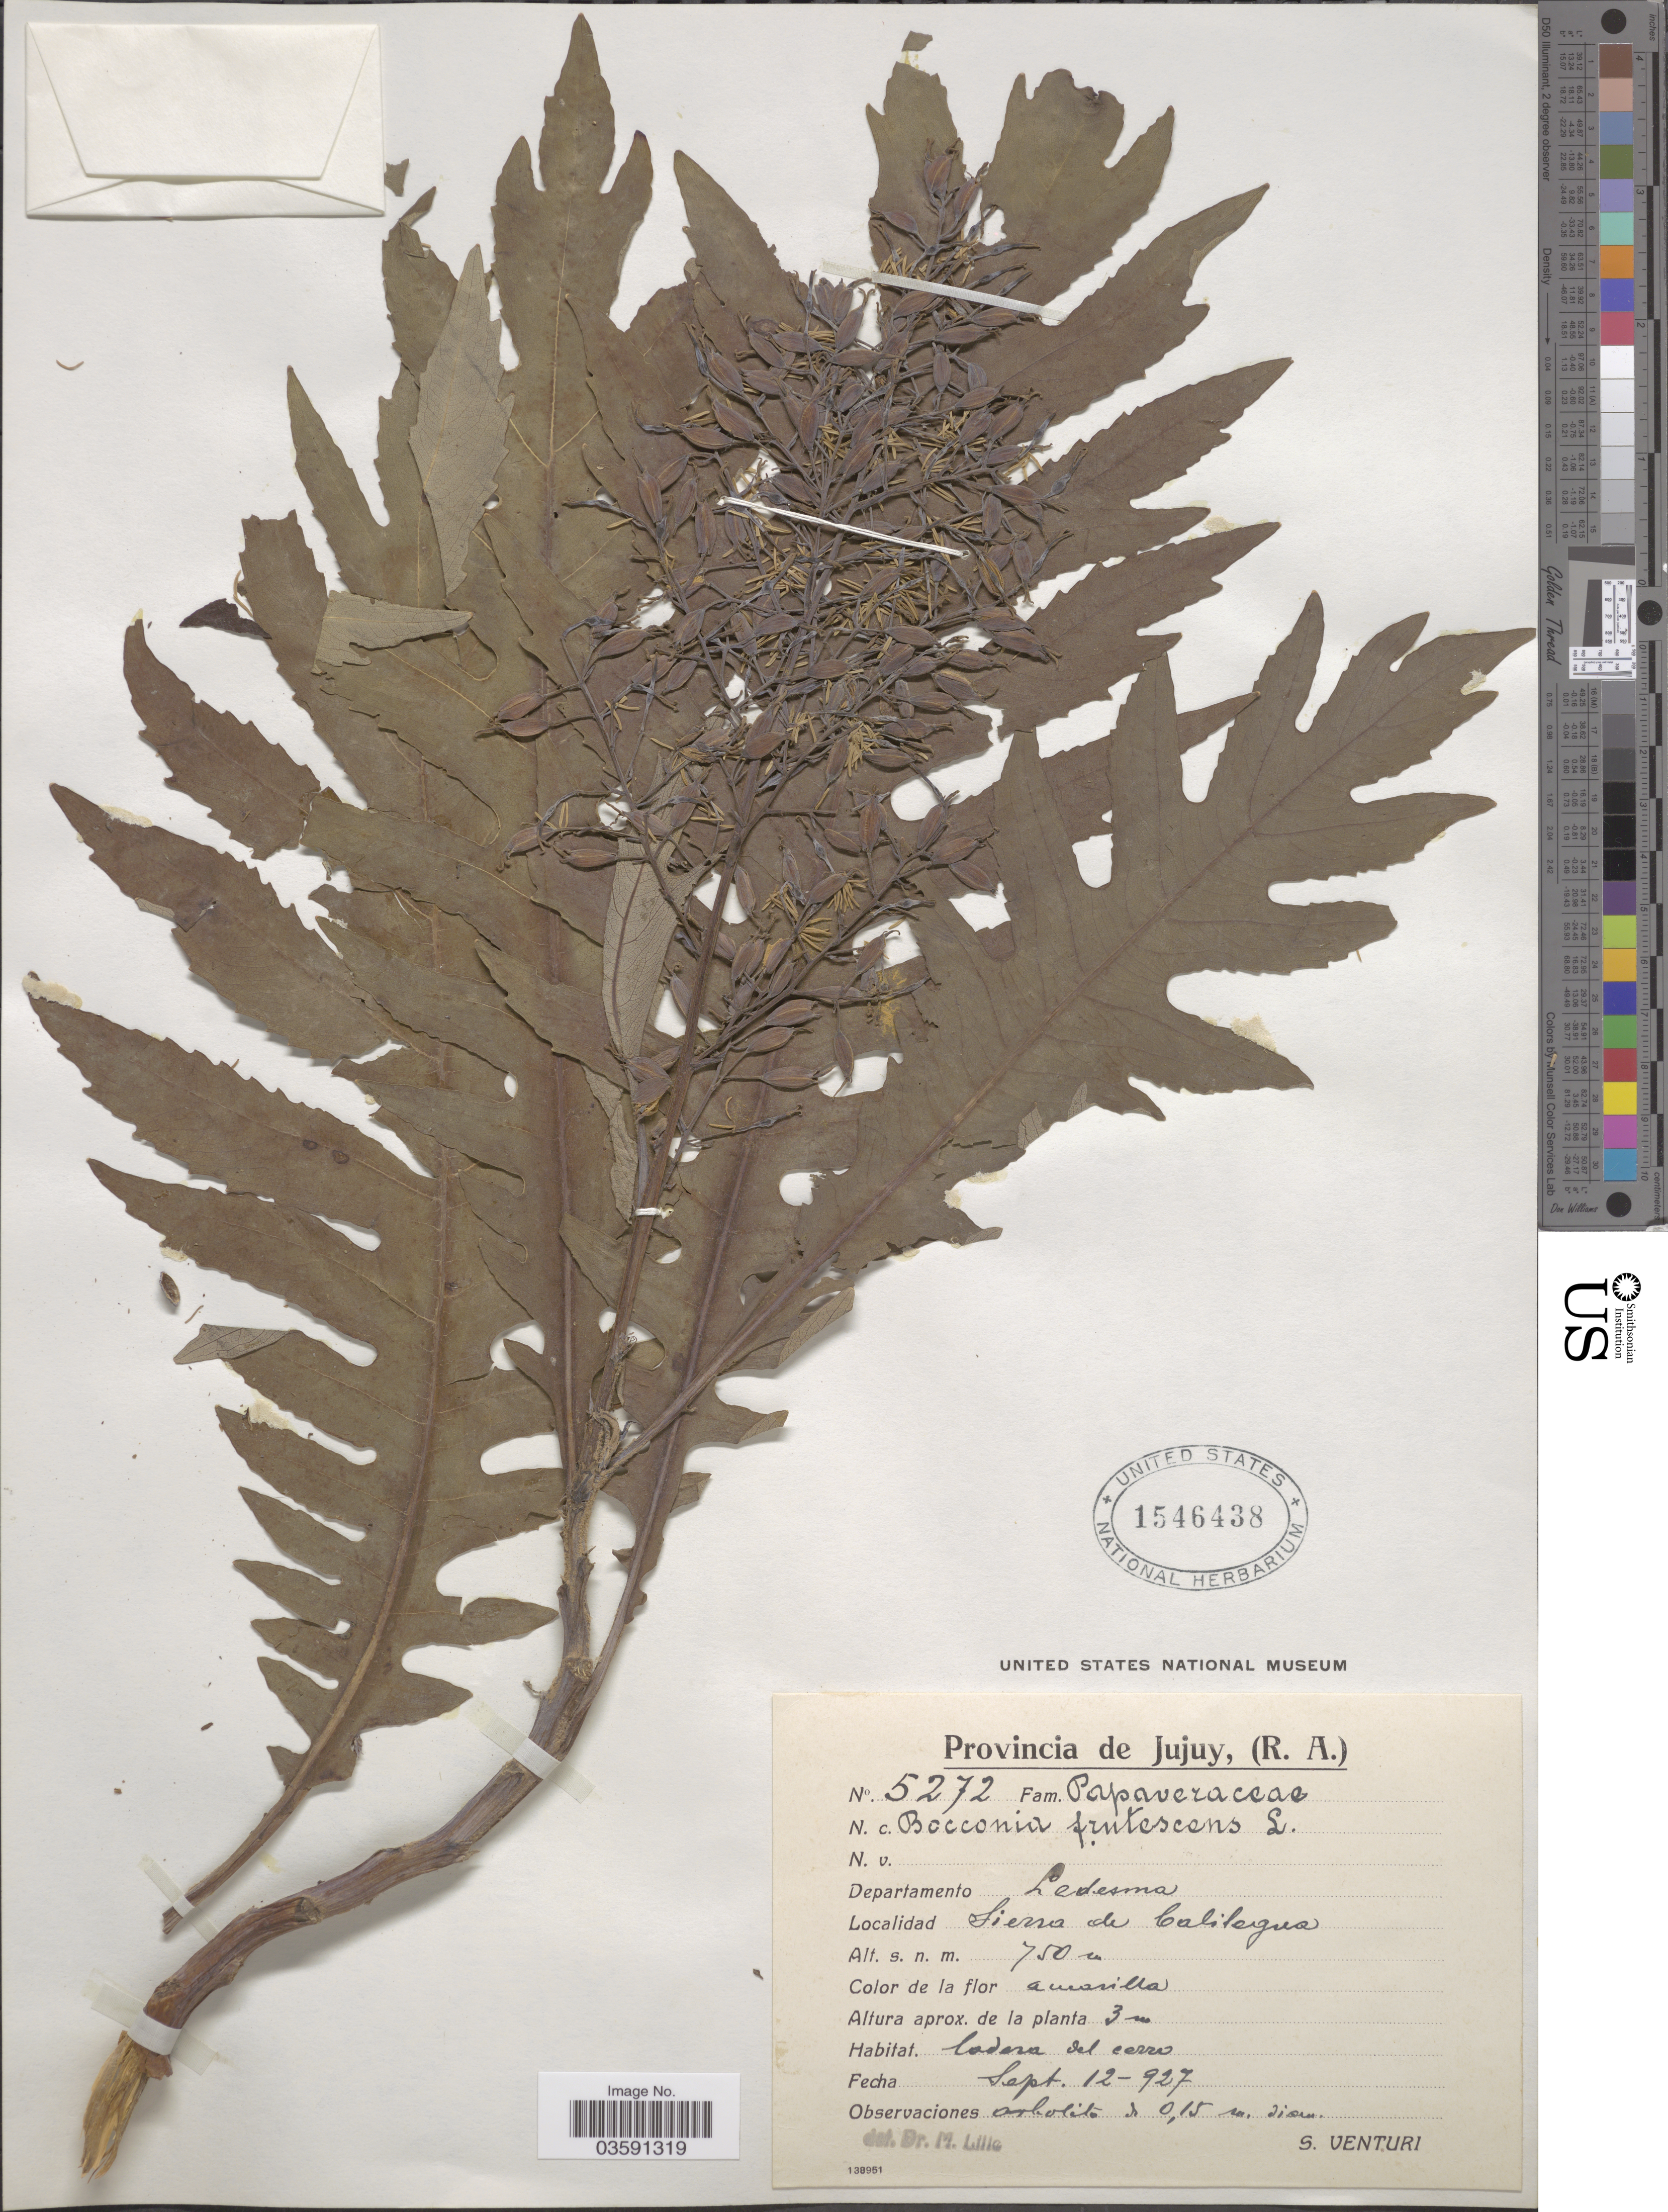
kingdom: Plantae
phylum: Tracheophyta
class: Magnoliopsida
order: Ranunculales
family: Papaveraceae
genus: Bocconia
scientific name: Bocconia integrifolia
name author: Bonpl.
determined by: Strong, Mark T., (BOT), Smithsonian Institution - National Museum of Natural History (UNITED STATES)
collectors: S. Venturi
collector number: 5272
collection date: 1927-09-12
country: Argentina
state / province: Jujuy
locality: Departamento Ledesma. Sierra de Calilegua.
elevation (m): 750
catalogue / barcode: US 1546438